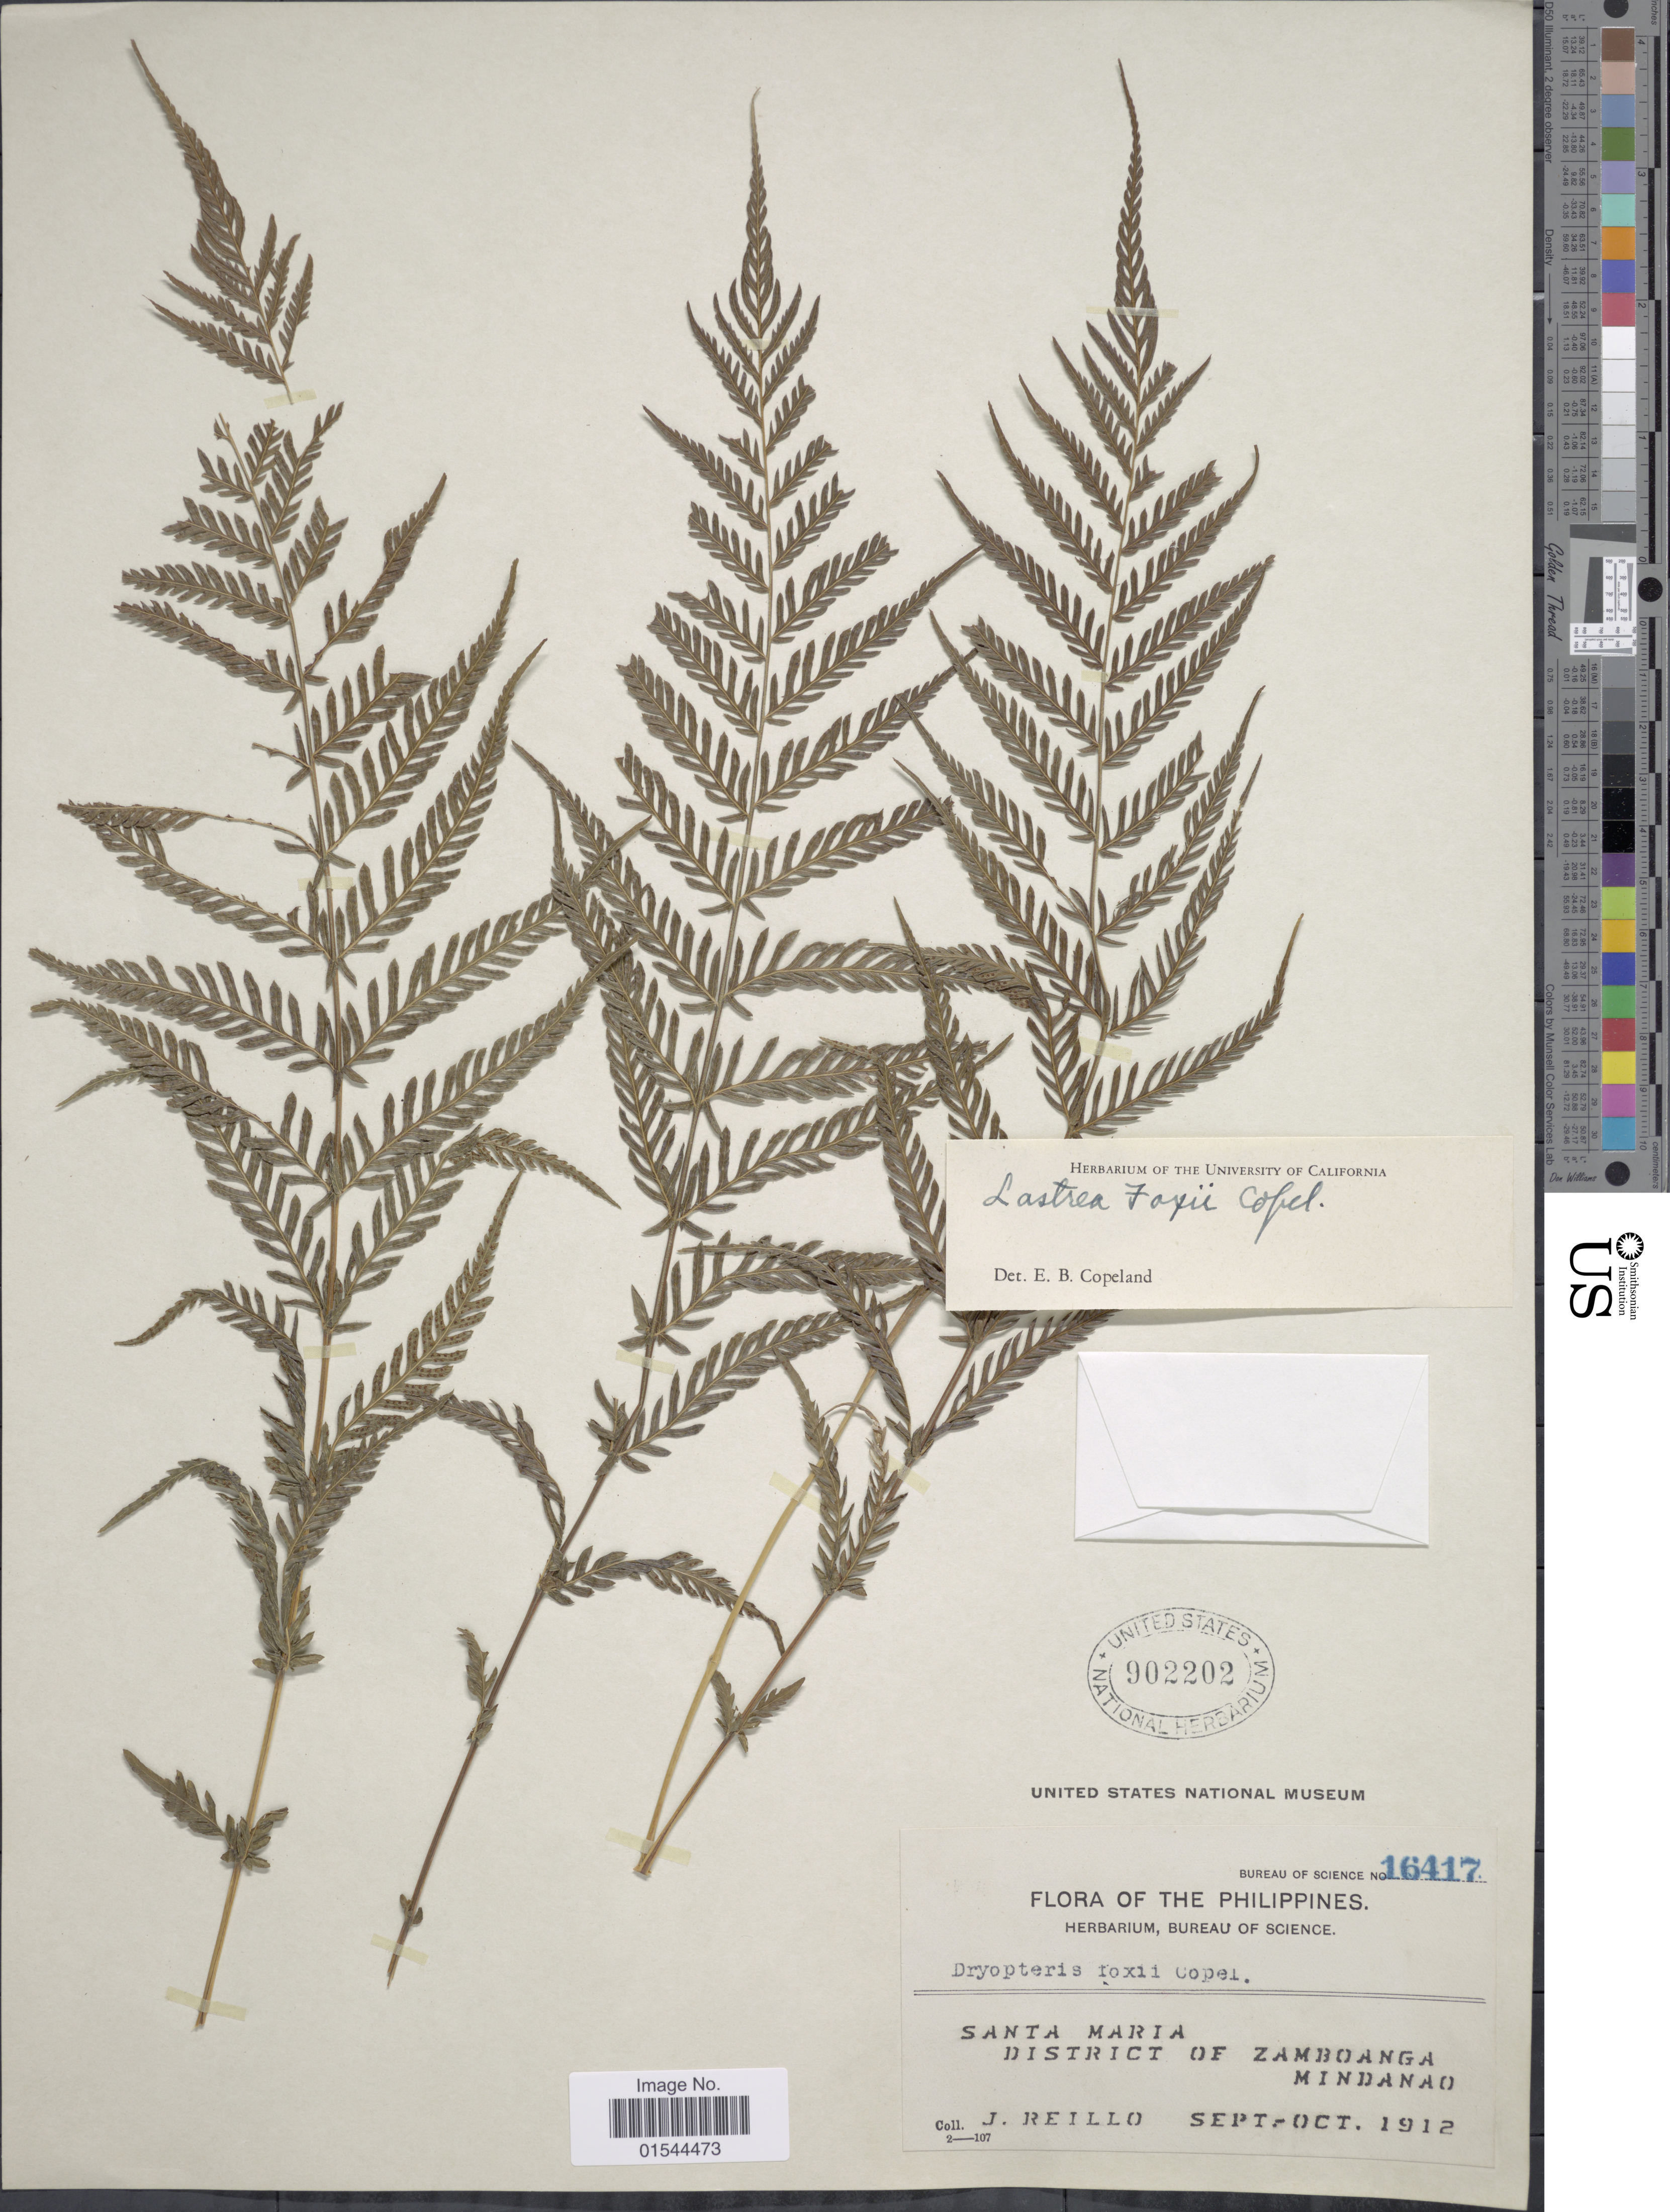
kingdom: Plantae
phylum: Tracheophyta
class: Polypodiopsida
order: Polypodiales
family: Thelypteridaceae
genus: Pneumatopteris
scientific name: Pneumatopteris ligulata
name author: (C. Presl) Holttum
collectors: J. Reillo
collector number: Bureau of Science 16417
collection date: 1912-09/1912-10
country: Philippines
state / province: Zamboanga Peninsula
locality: Santa Maria, District of Zamboanga, Mindanao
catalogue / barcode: US 902202